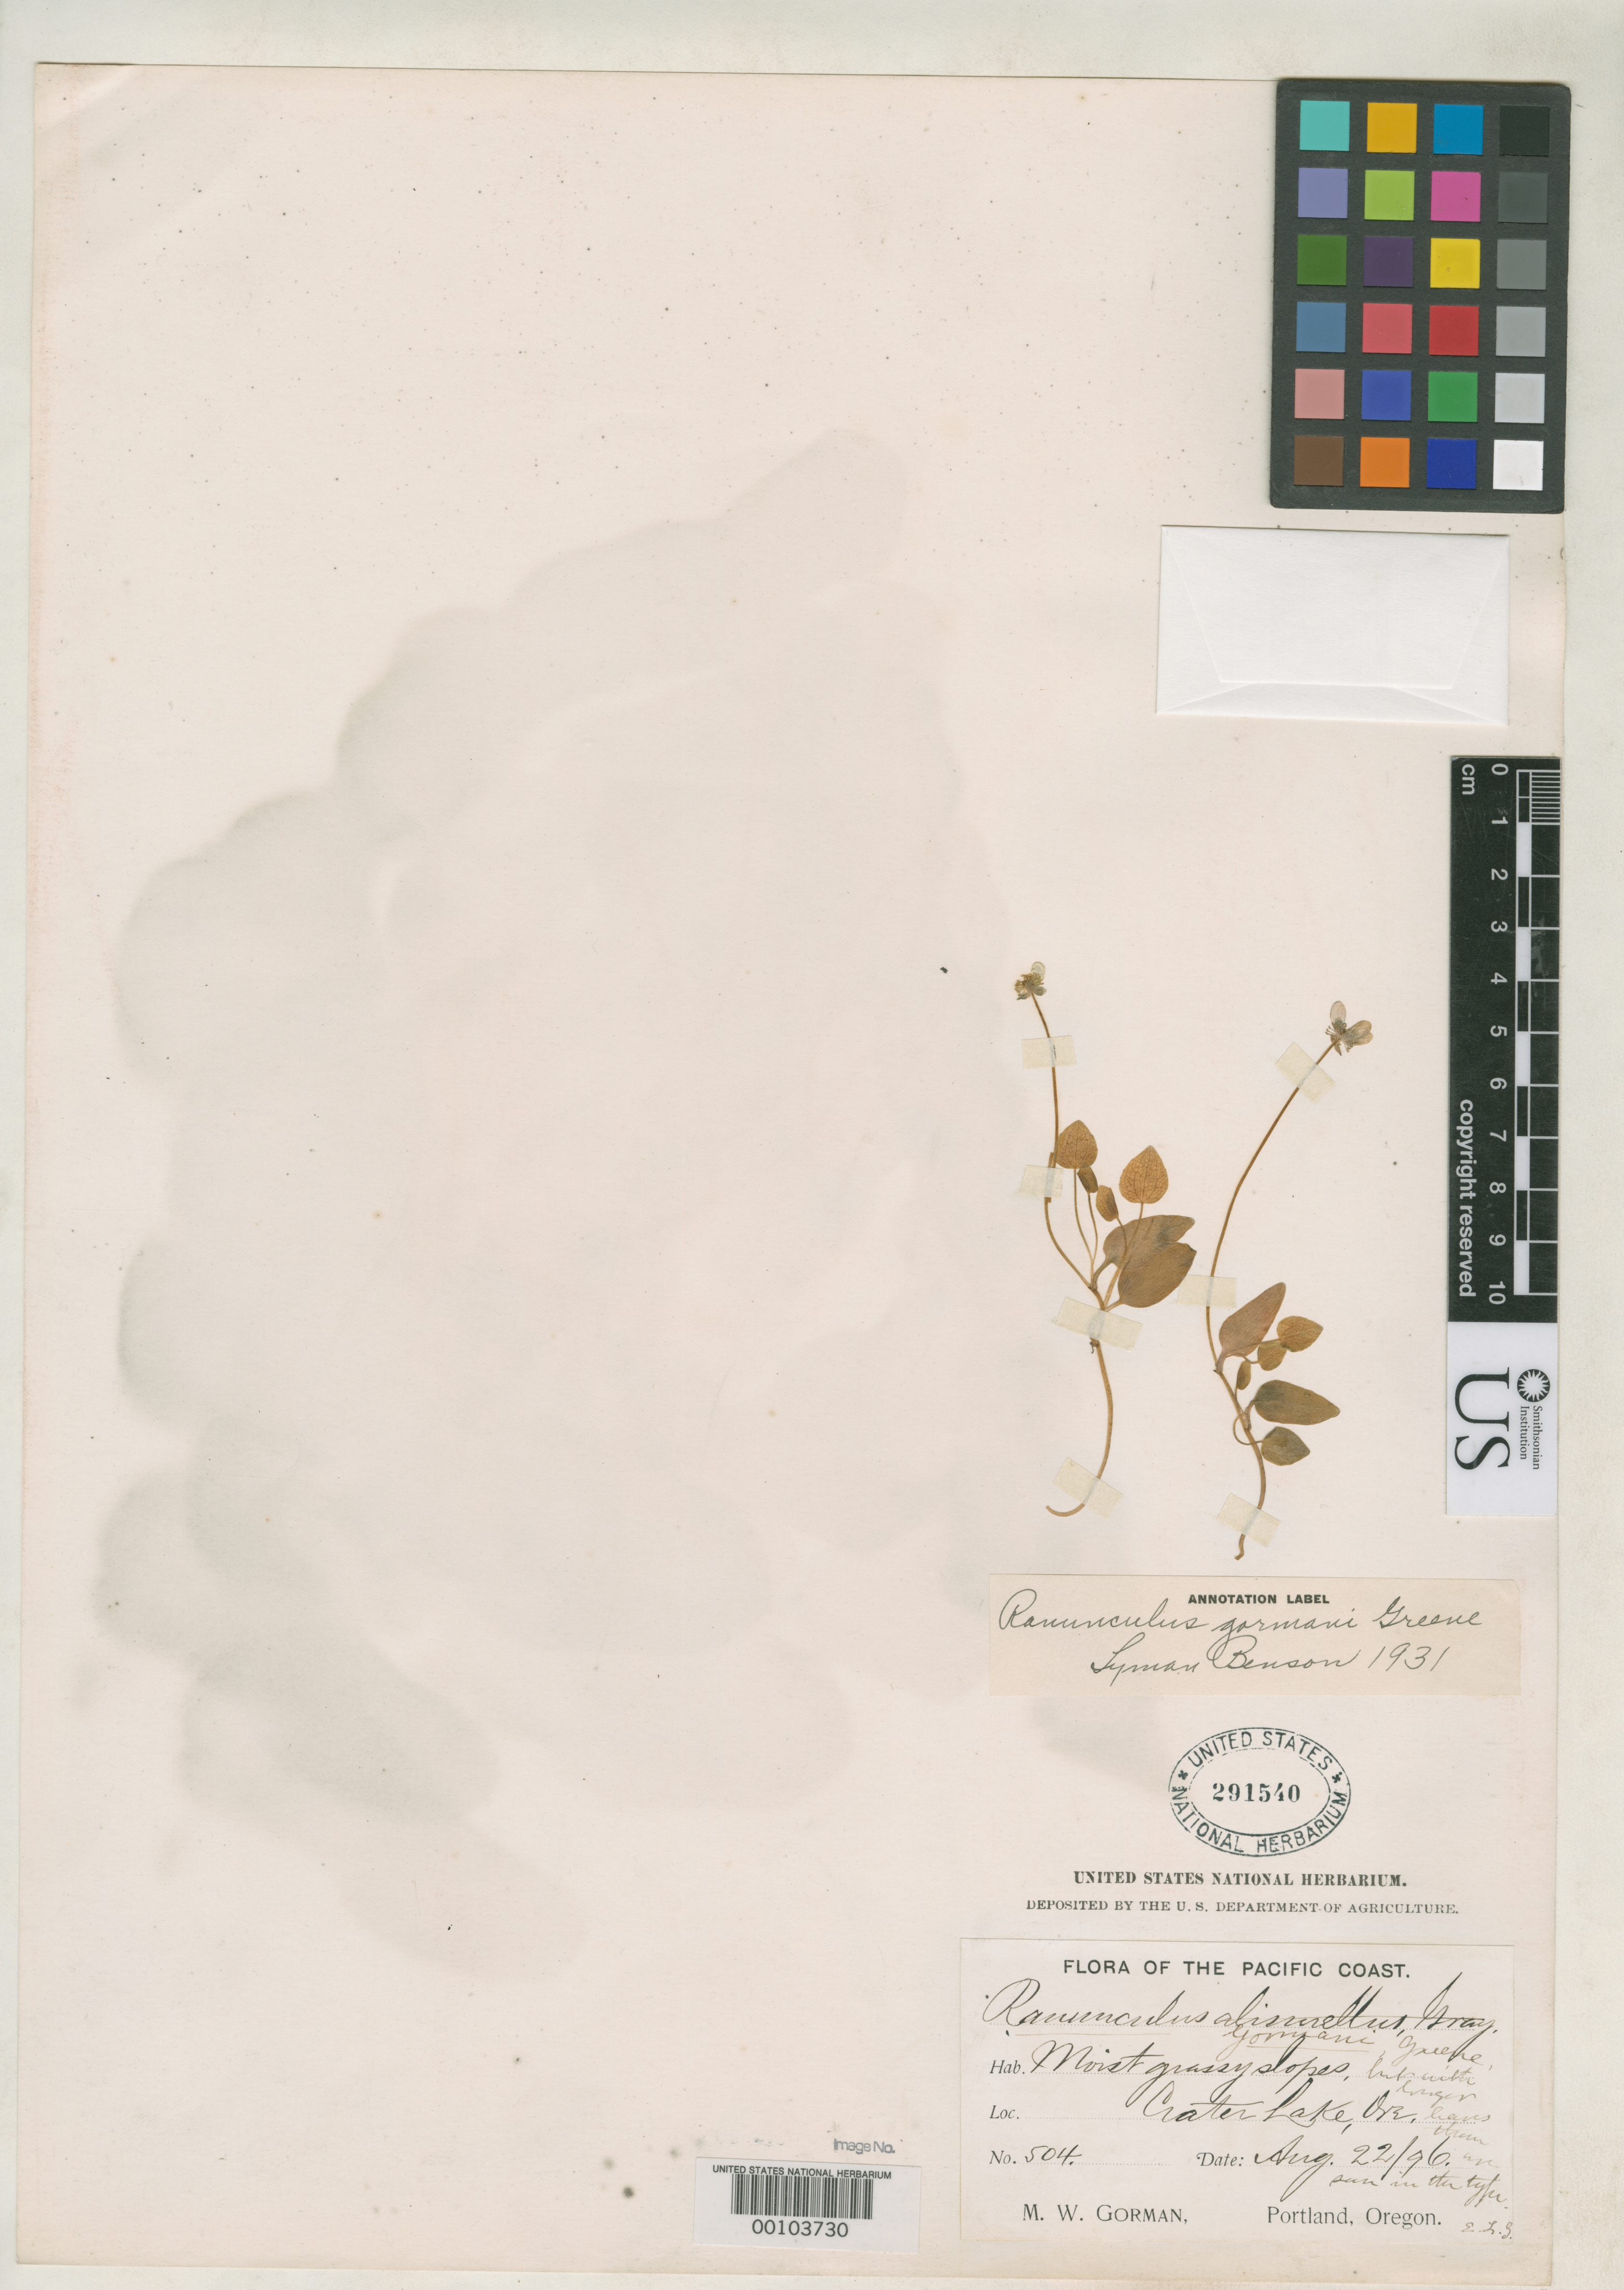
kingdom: Plantae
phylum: Tracheophyta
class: Magnoliopsida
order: Ranunculales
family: Ranunculaceae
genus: Ranunculus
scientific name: Ranunculus gormanii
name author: Greene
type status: Isotype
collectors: M. W. Gorman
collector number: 504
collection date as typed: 22 Aug 1896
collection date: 1896-08-22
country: United States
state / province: Oregon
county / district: Klamath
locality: Cathedral Springs, Crater Lake.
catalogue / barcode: US 291540